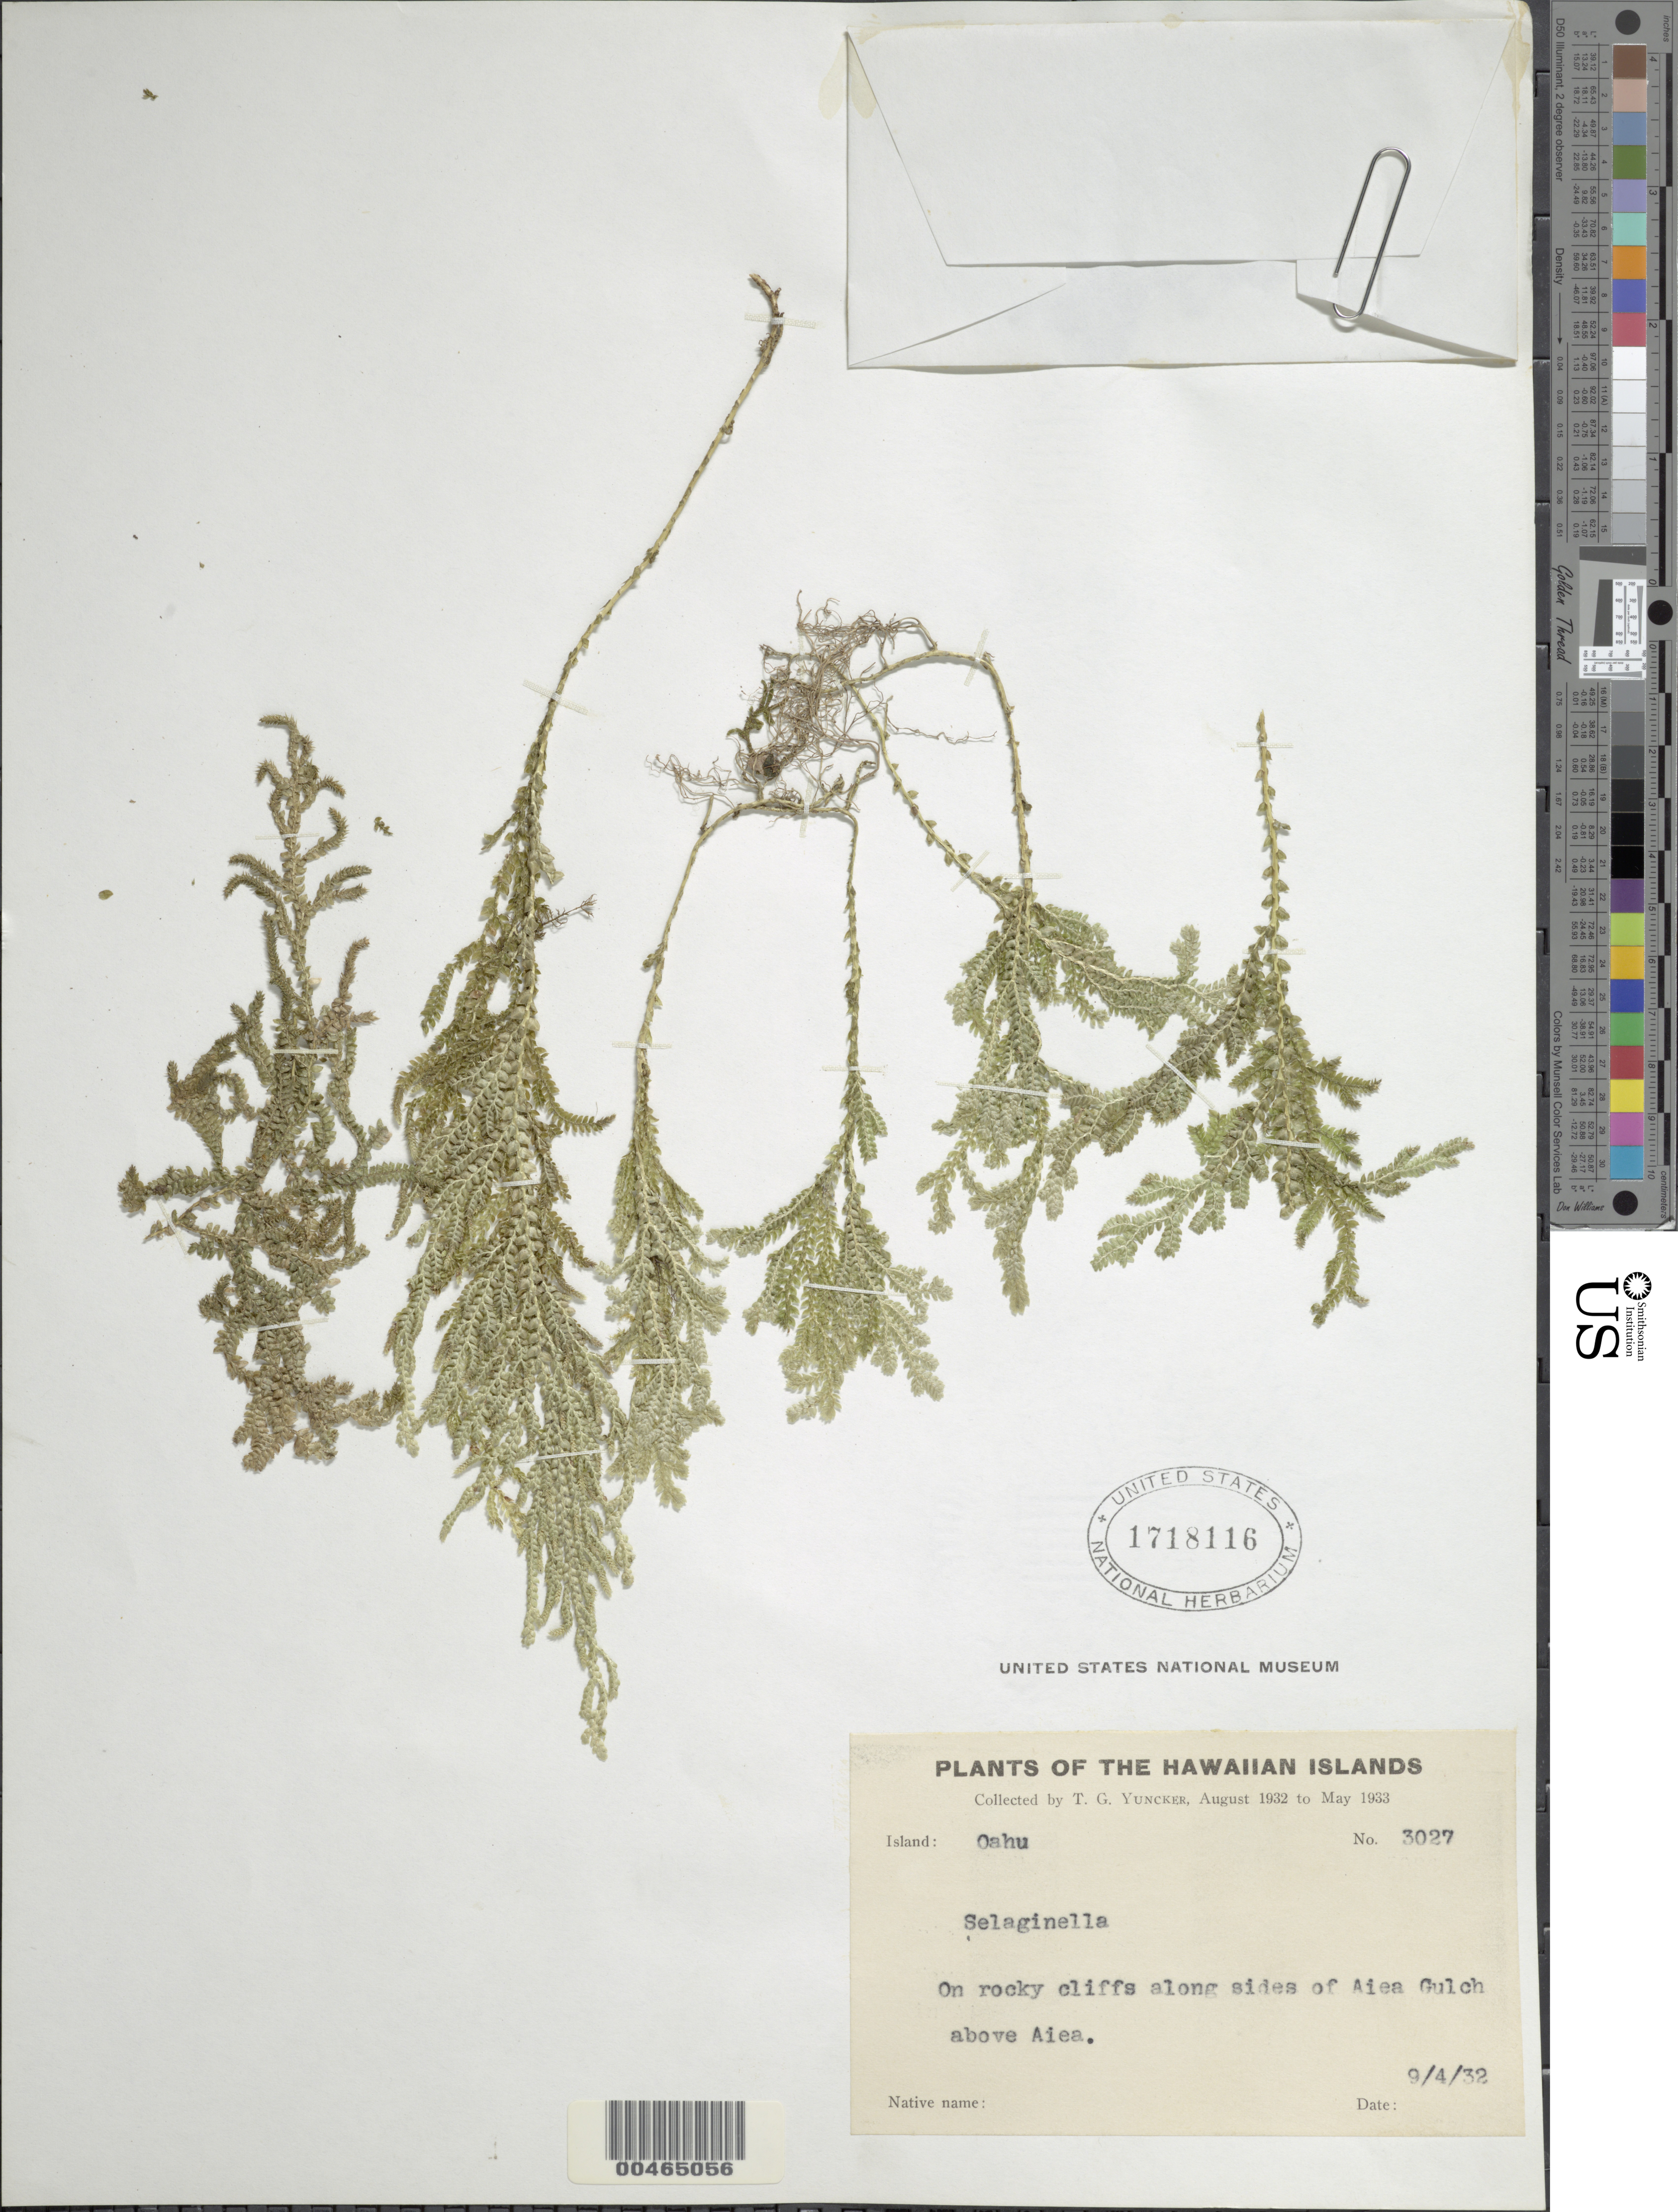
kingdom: Plantae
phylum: Tracheophyta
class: Lycopodiopsida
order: Selaginellales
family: Selaginellaceae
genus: Selaginella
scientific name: Selaginella sp.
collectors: T. G. Yuncker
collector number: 3027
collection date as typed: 4 Sep 1932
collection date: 1932-09-04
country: United States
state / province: Hawaii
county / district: Honolulu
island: Oahu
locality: Along sides of Aiea Gulch above Aiea, Oahu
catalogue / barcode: US 1718116